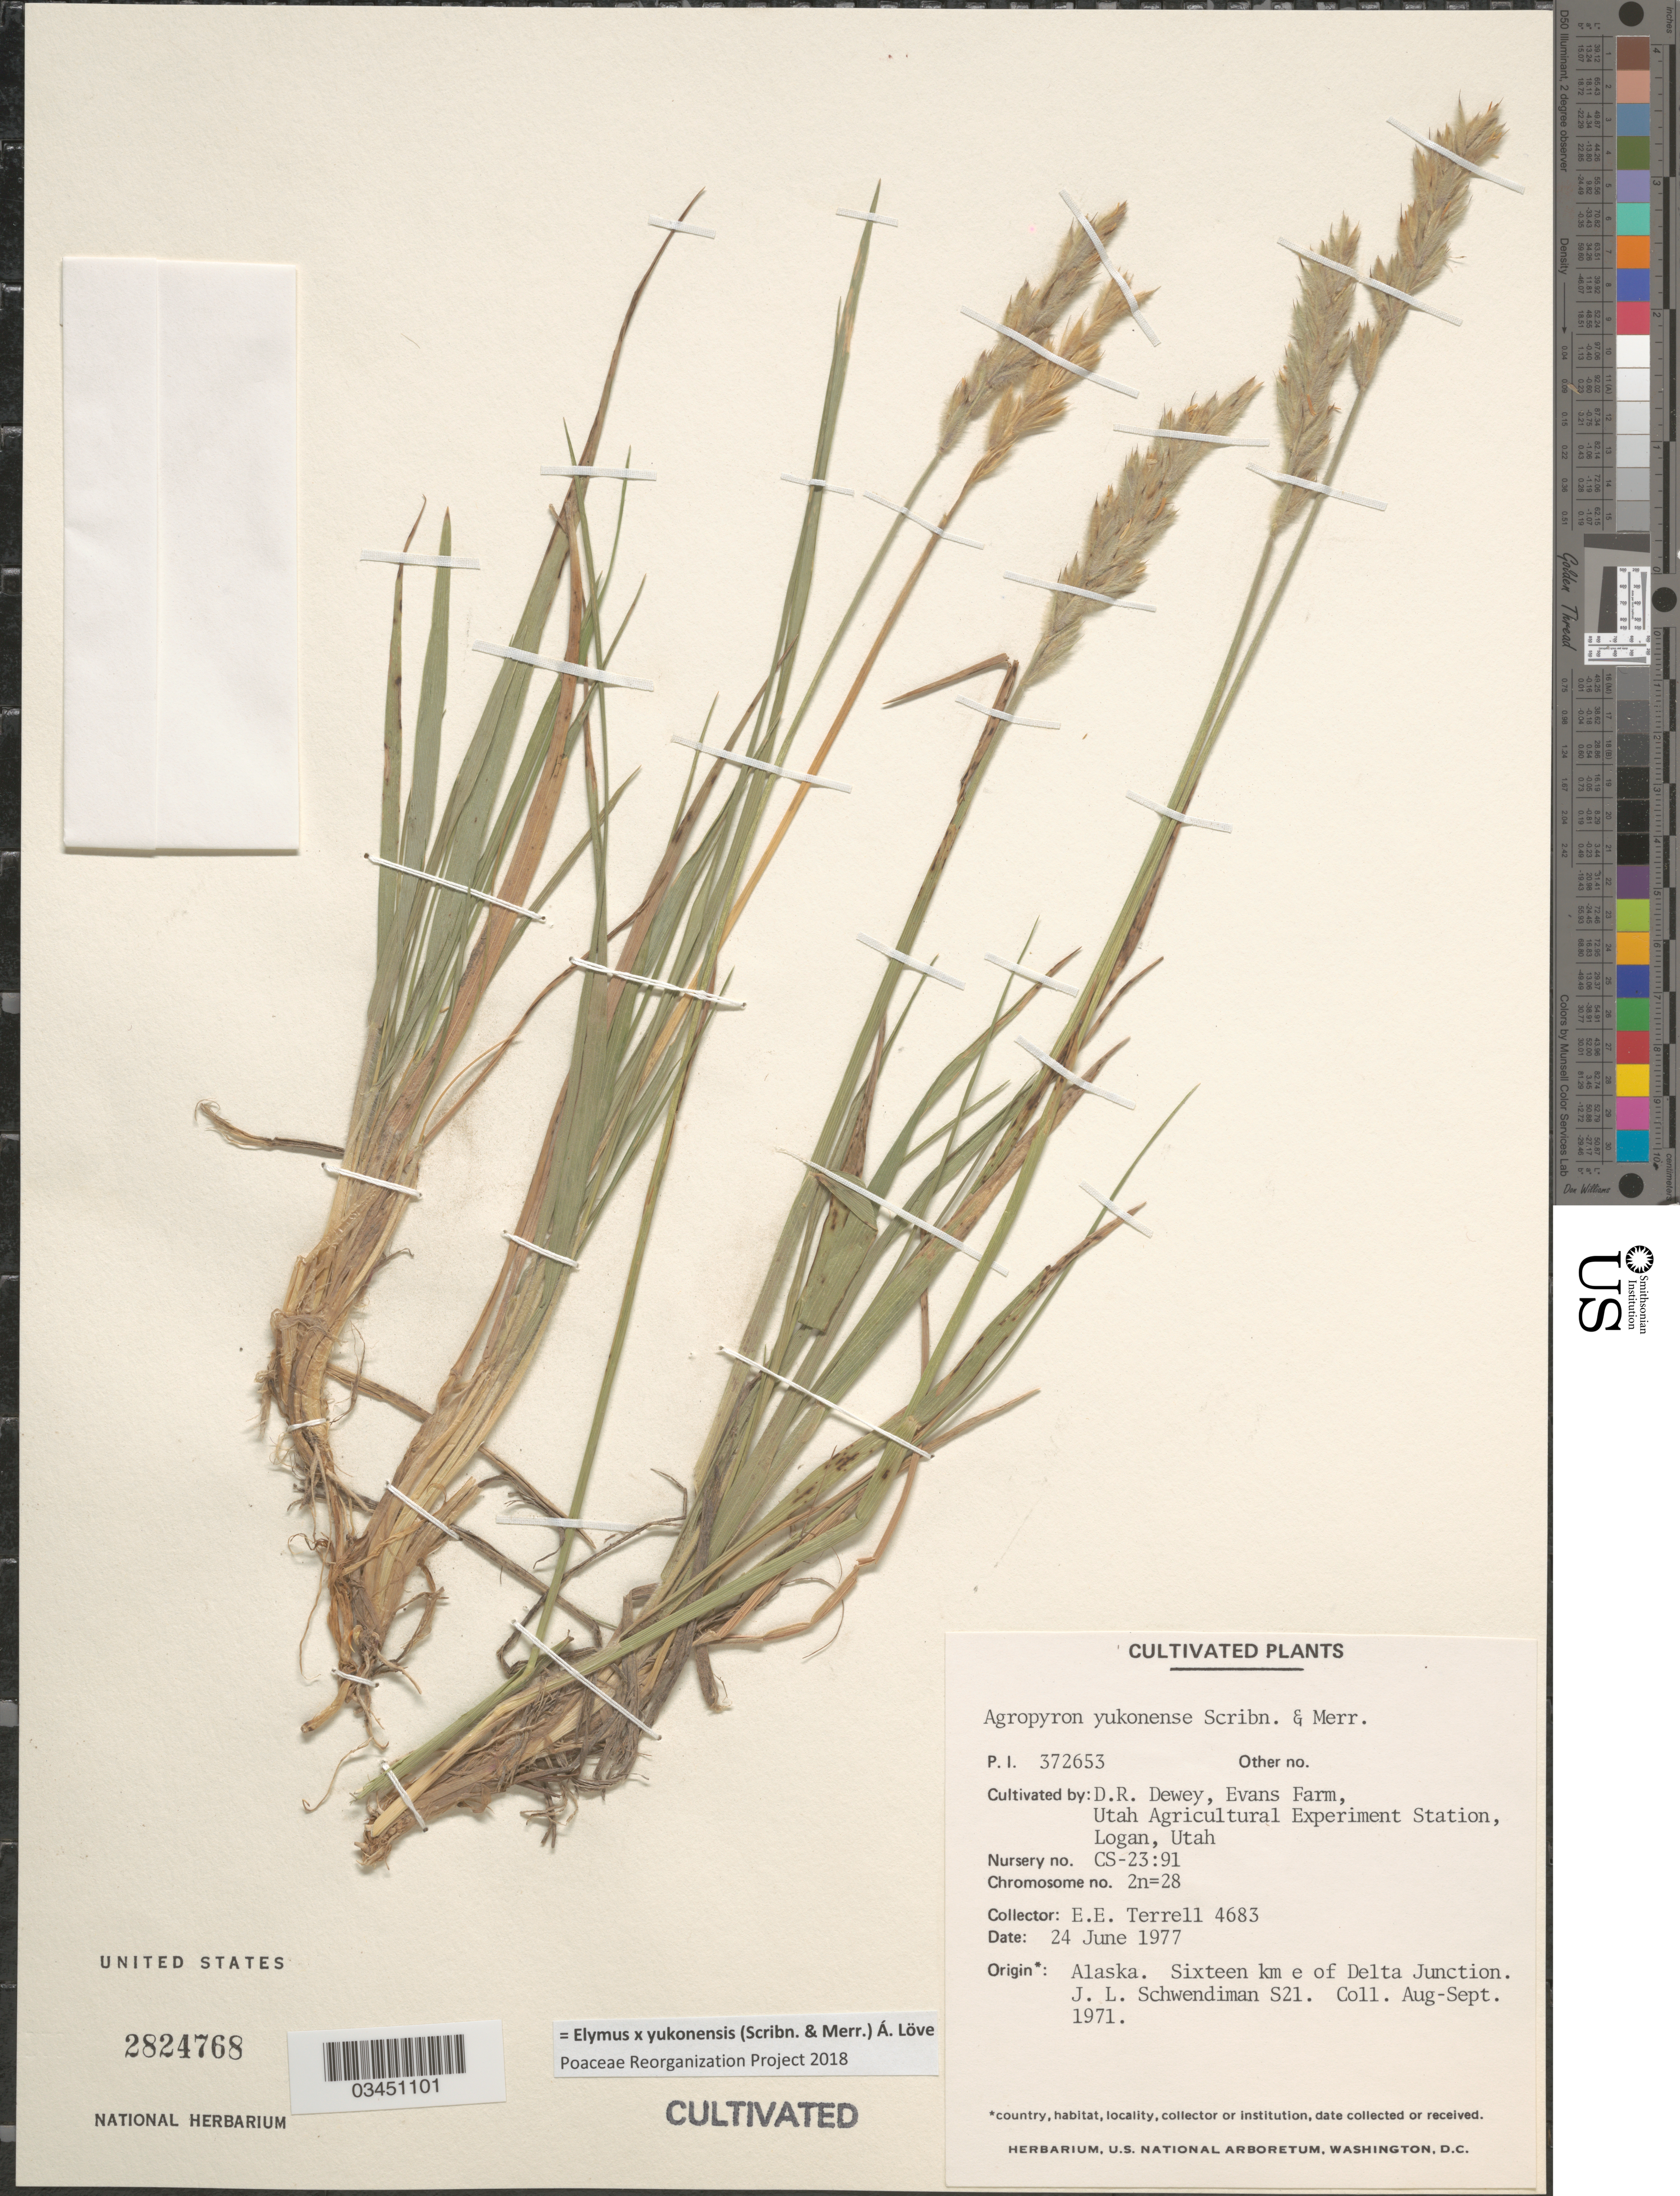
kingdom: Plantae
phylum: Tracheophyta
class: Liliopsida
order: Poales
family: Poaceae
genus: Elymus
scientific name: Elymus x yukonensis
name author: (Scribn. & Merr.) Á. Löve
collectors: D. Dewey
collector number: PI372653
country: United States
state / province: Utah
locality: Evans Farm, Utah Agricultural Experiment Station, Logan. Nursery no. CS-23:91.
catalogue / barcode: US 2824768